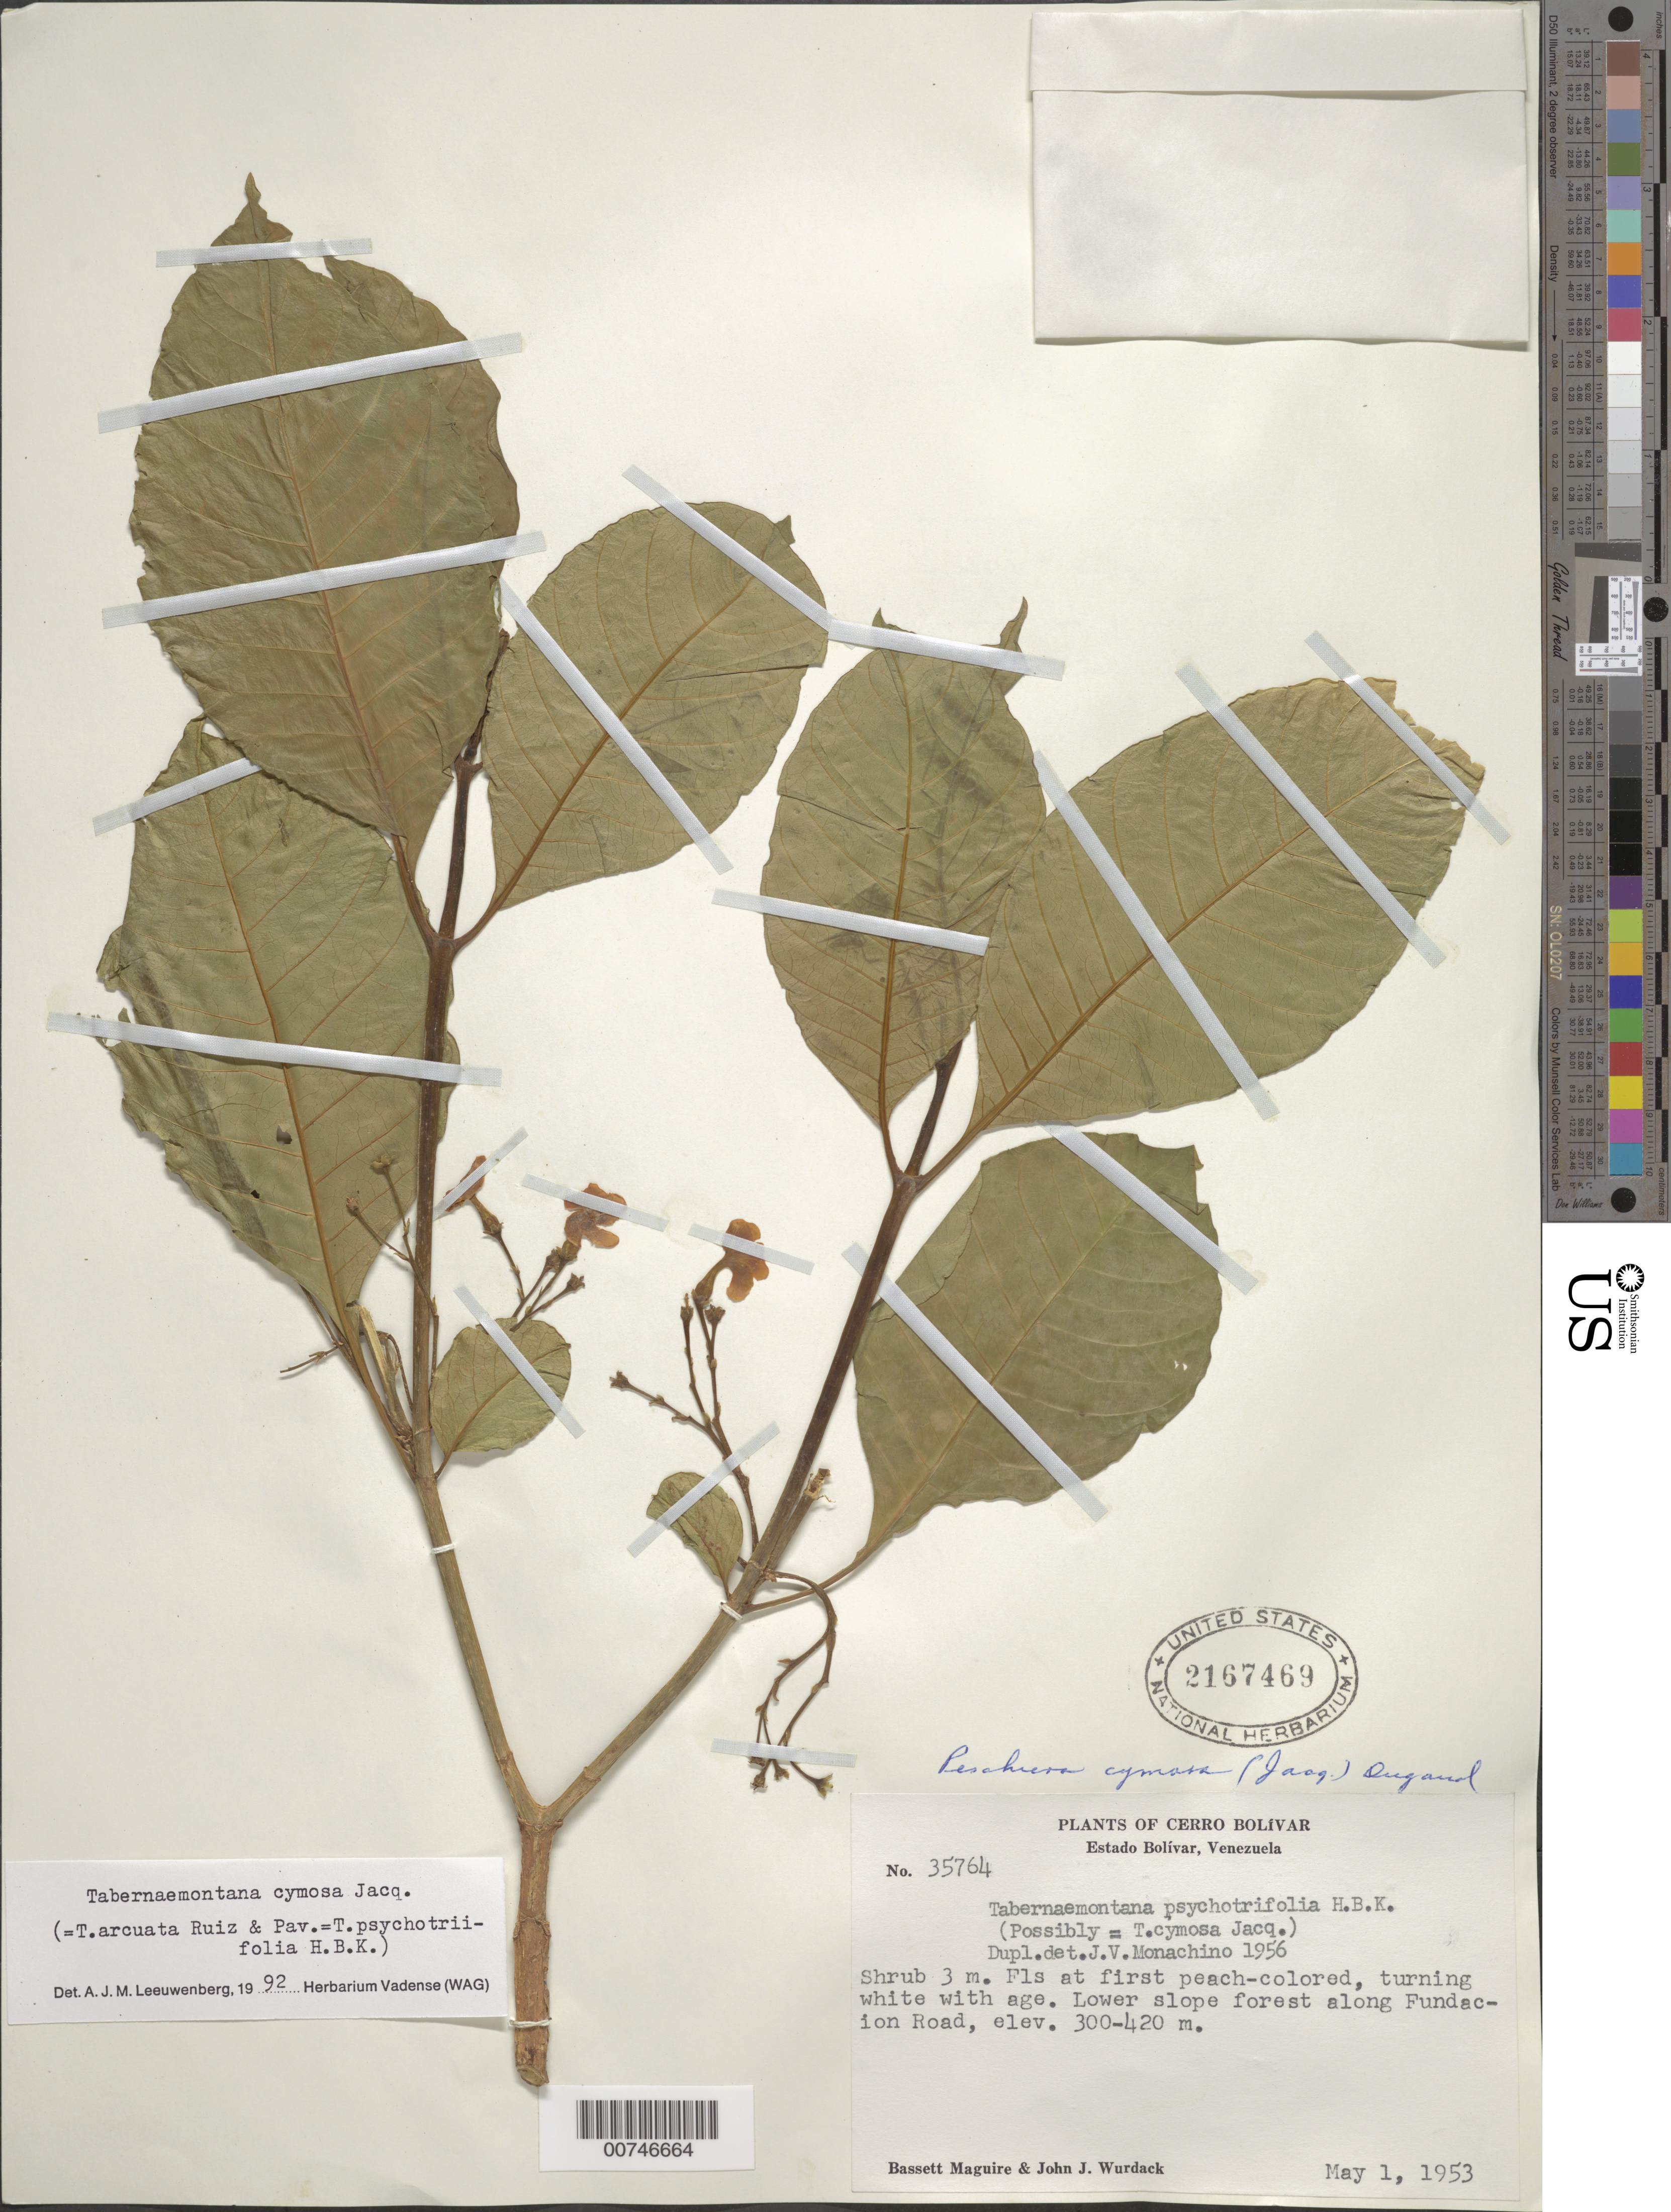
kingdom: Plantae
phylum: Tracheophyta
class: Magnoliopsida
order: Gentianales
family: Apocynaceae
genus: Tabernaemontana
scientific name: Tabernaemontana cymosa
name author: Jacq.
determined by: Leeuwenberg, A. J. M.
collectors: B. Maguire & J. J. Wurdack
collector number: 35764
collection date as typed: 1-May-53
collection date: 1953-05-01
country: Venezuela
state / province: Bolívar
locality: Fundacion Road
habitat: Lower slope forest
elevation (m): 300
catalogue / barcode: US 2167469